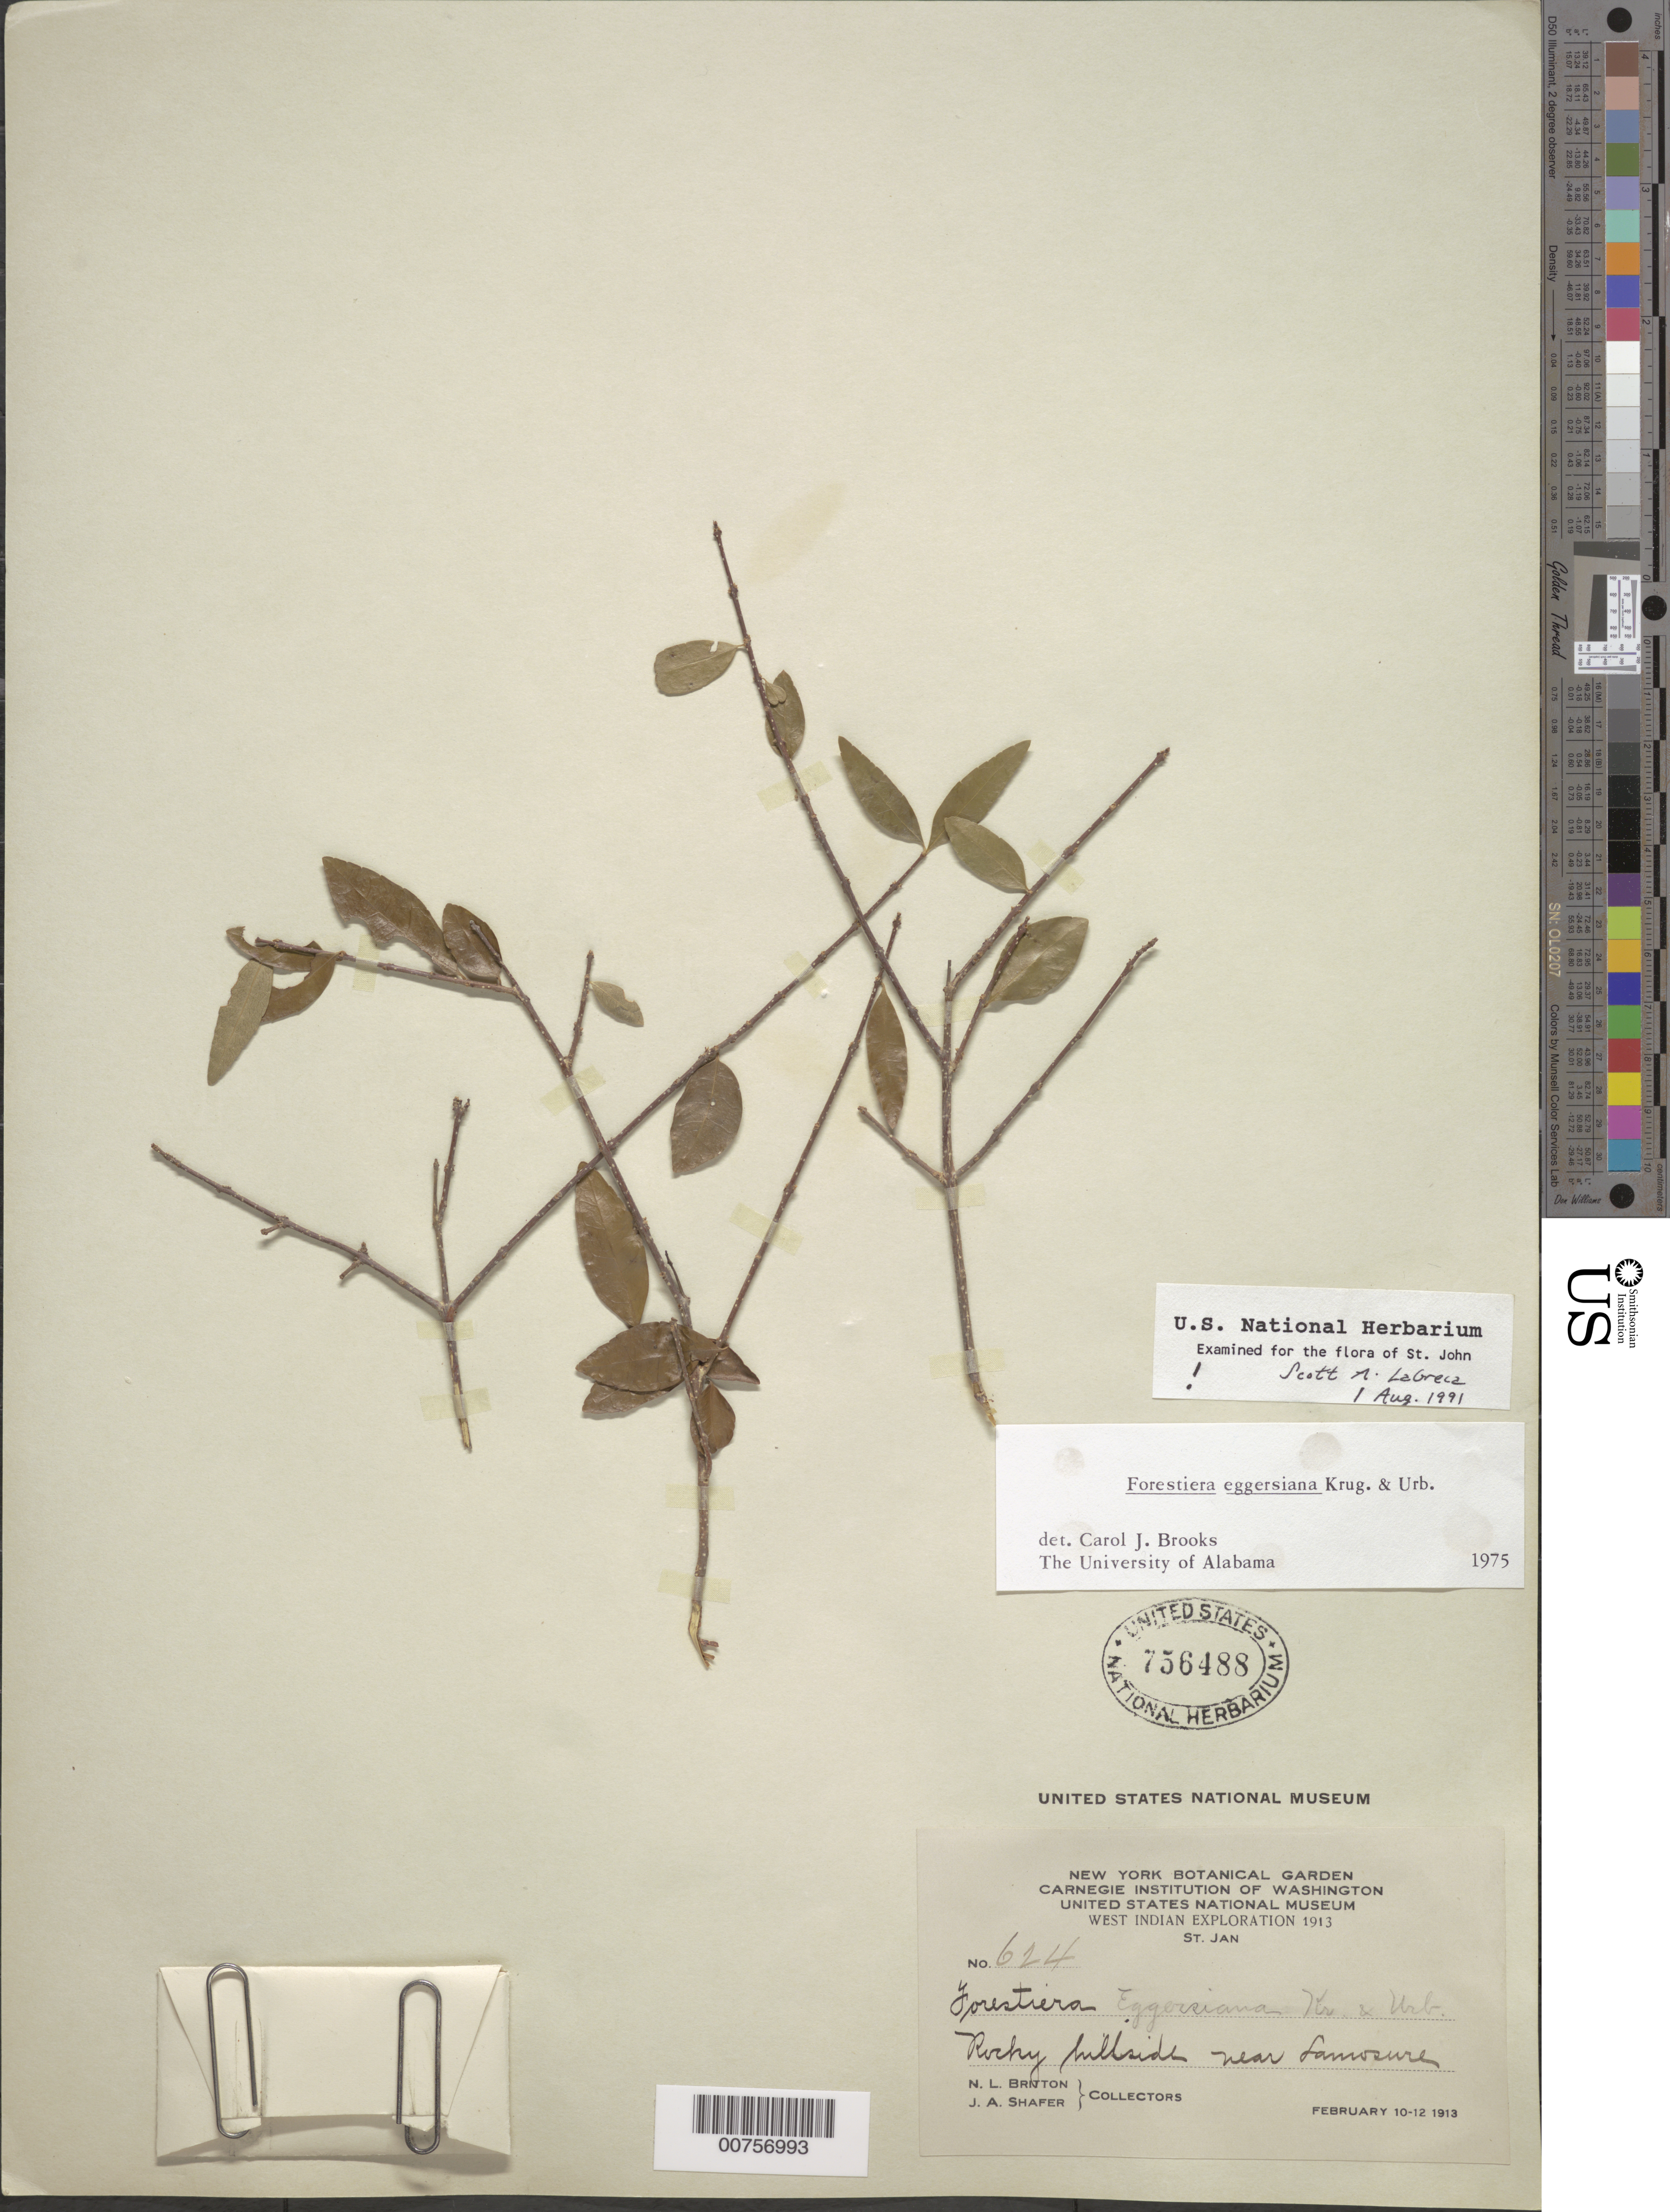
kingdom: Plantae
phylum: Tracheophyta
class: Magnoliopsida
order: Lamiales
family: Oleaceae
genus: Forestiera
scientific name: Forestiera eggersiana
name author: Krug & Urb.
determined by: Brooks, Cecil J.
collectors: N. Britton & J. A. Shafer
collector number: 624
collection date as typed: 10 Feb 1913 to 12 Feb 1913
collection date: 1913-02-10/1913-02-12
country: U.S. Virgin Islands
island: St. John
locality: Near Lameshur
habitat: Rocky hillside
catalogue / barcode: US 756488